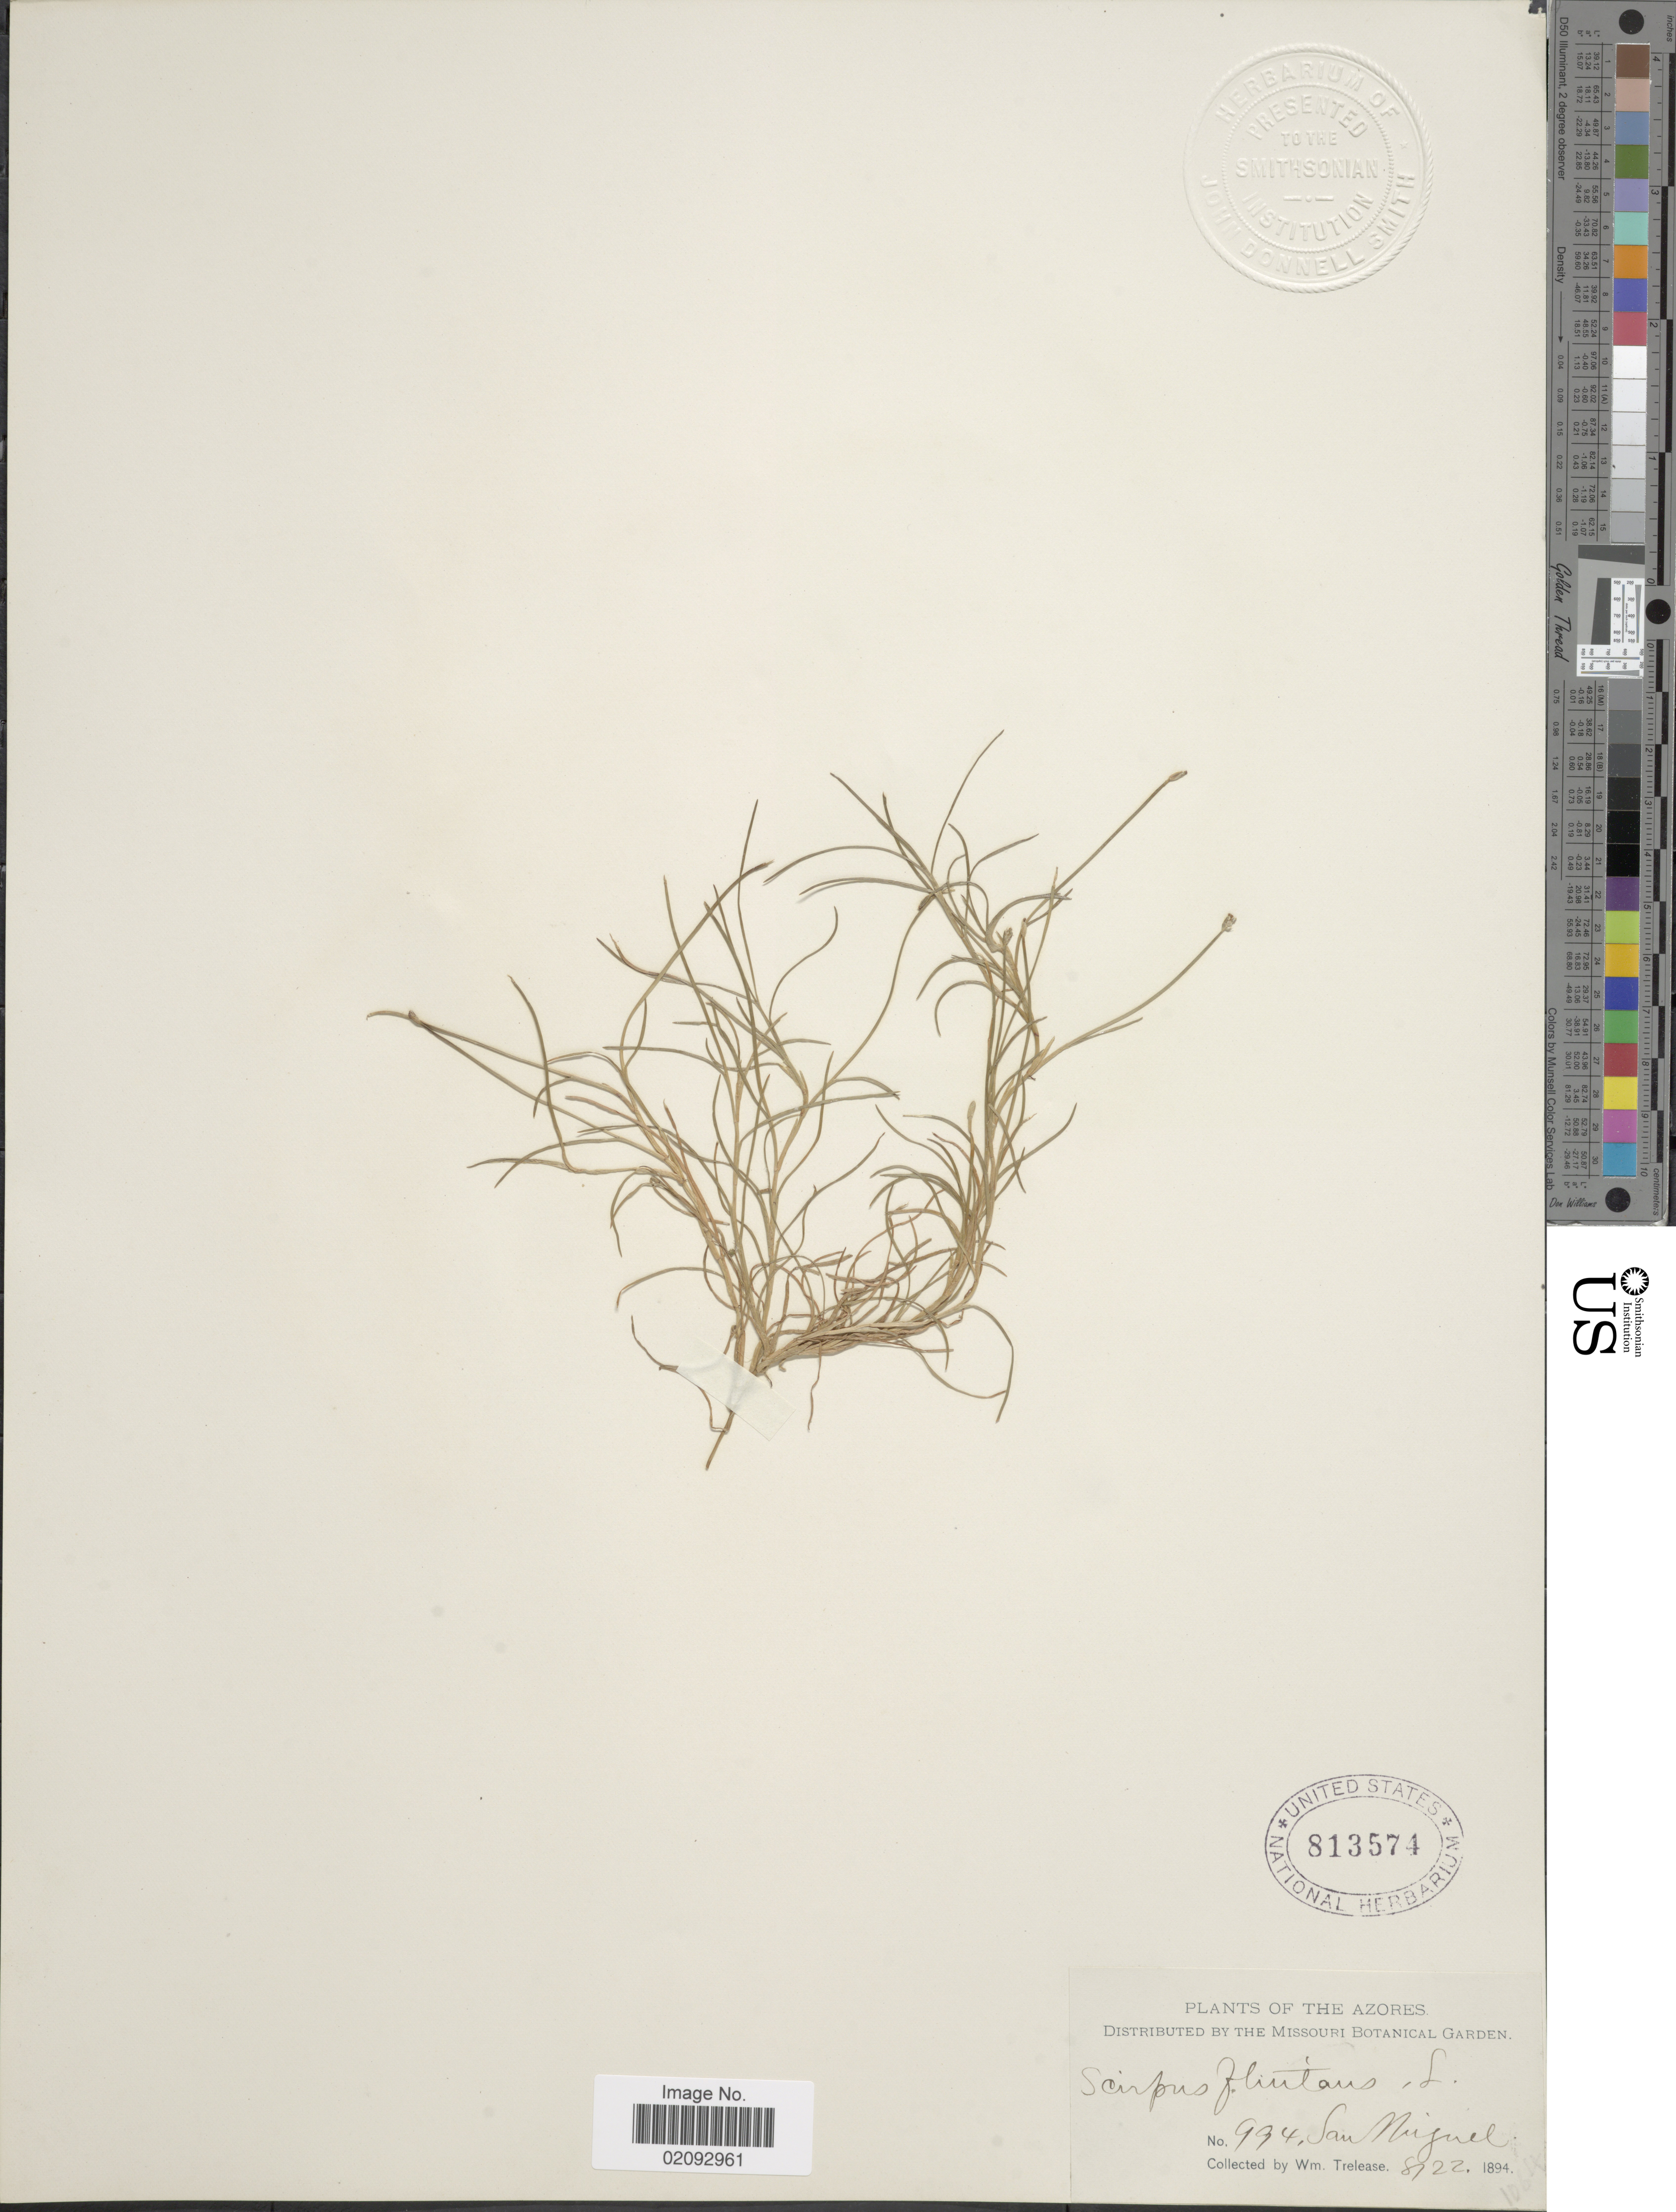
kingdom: Plantae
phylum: Tracheophyta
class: Liliopsida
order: Poales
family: Cyperaceae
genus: Isolepis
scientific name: Isolepis fluitans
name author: (L.) R. Br.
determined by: Strong, Mark T., (BOT), Smithsonian Institution - National Museum of Natural History (UNITED STATES)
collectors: W. Trelease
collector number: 994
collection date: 1894-08-22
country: Portugal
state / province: Azores (Aut. Reg.)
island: São Miguel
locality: The Azores, San Miguel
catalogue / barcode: US 813574